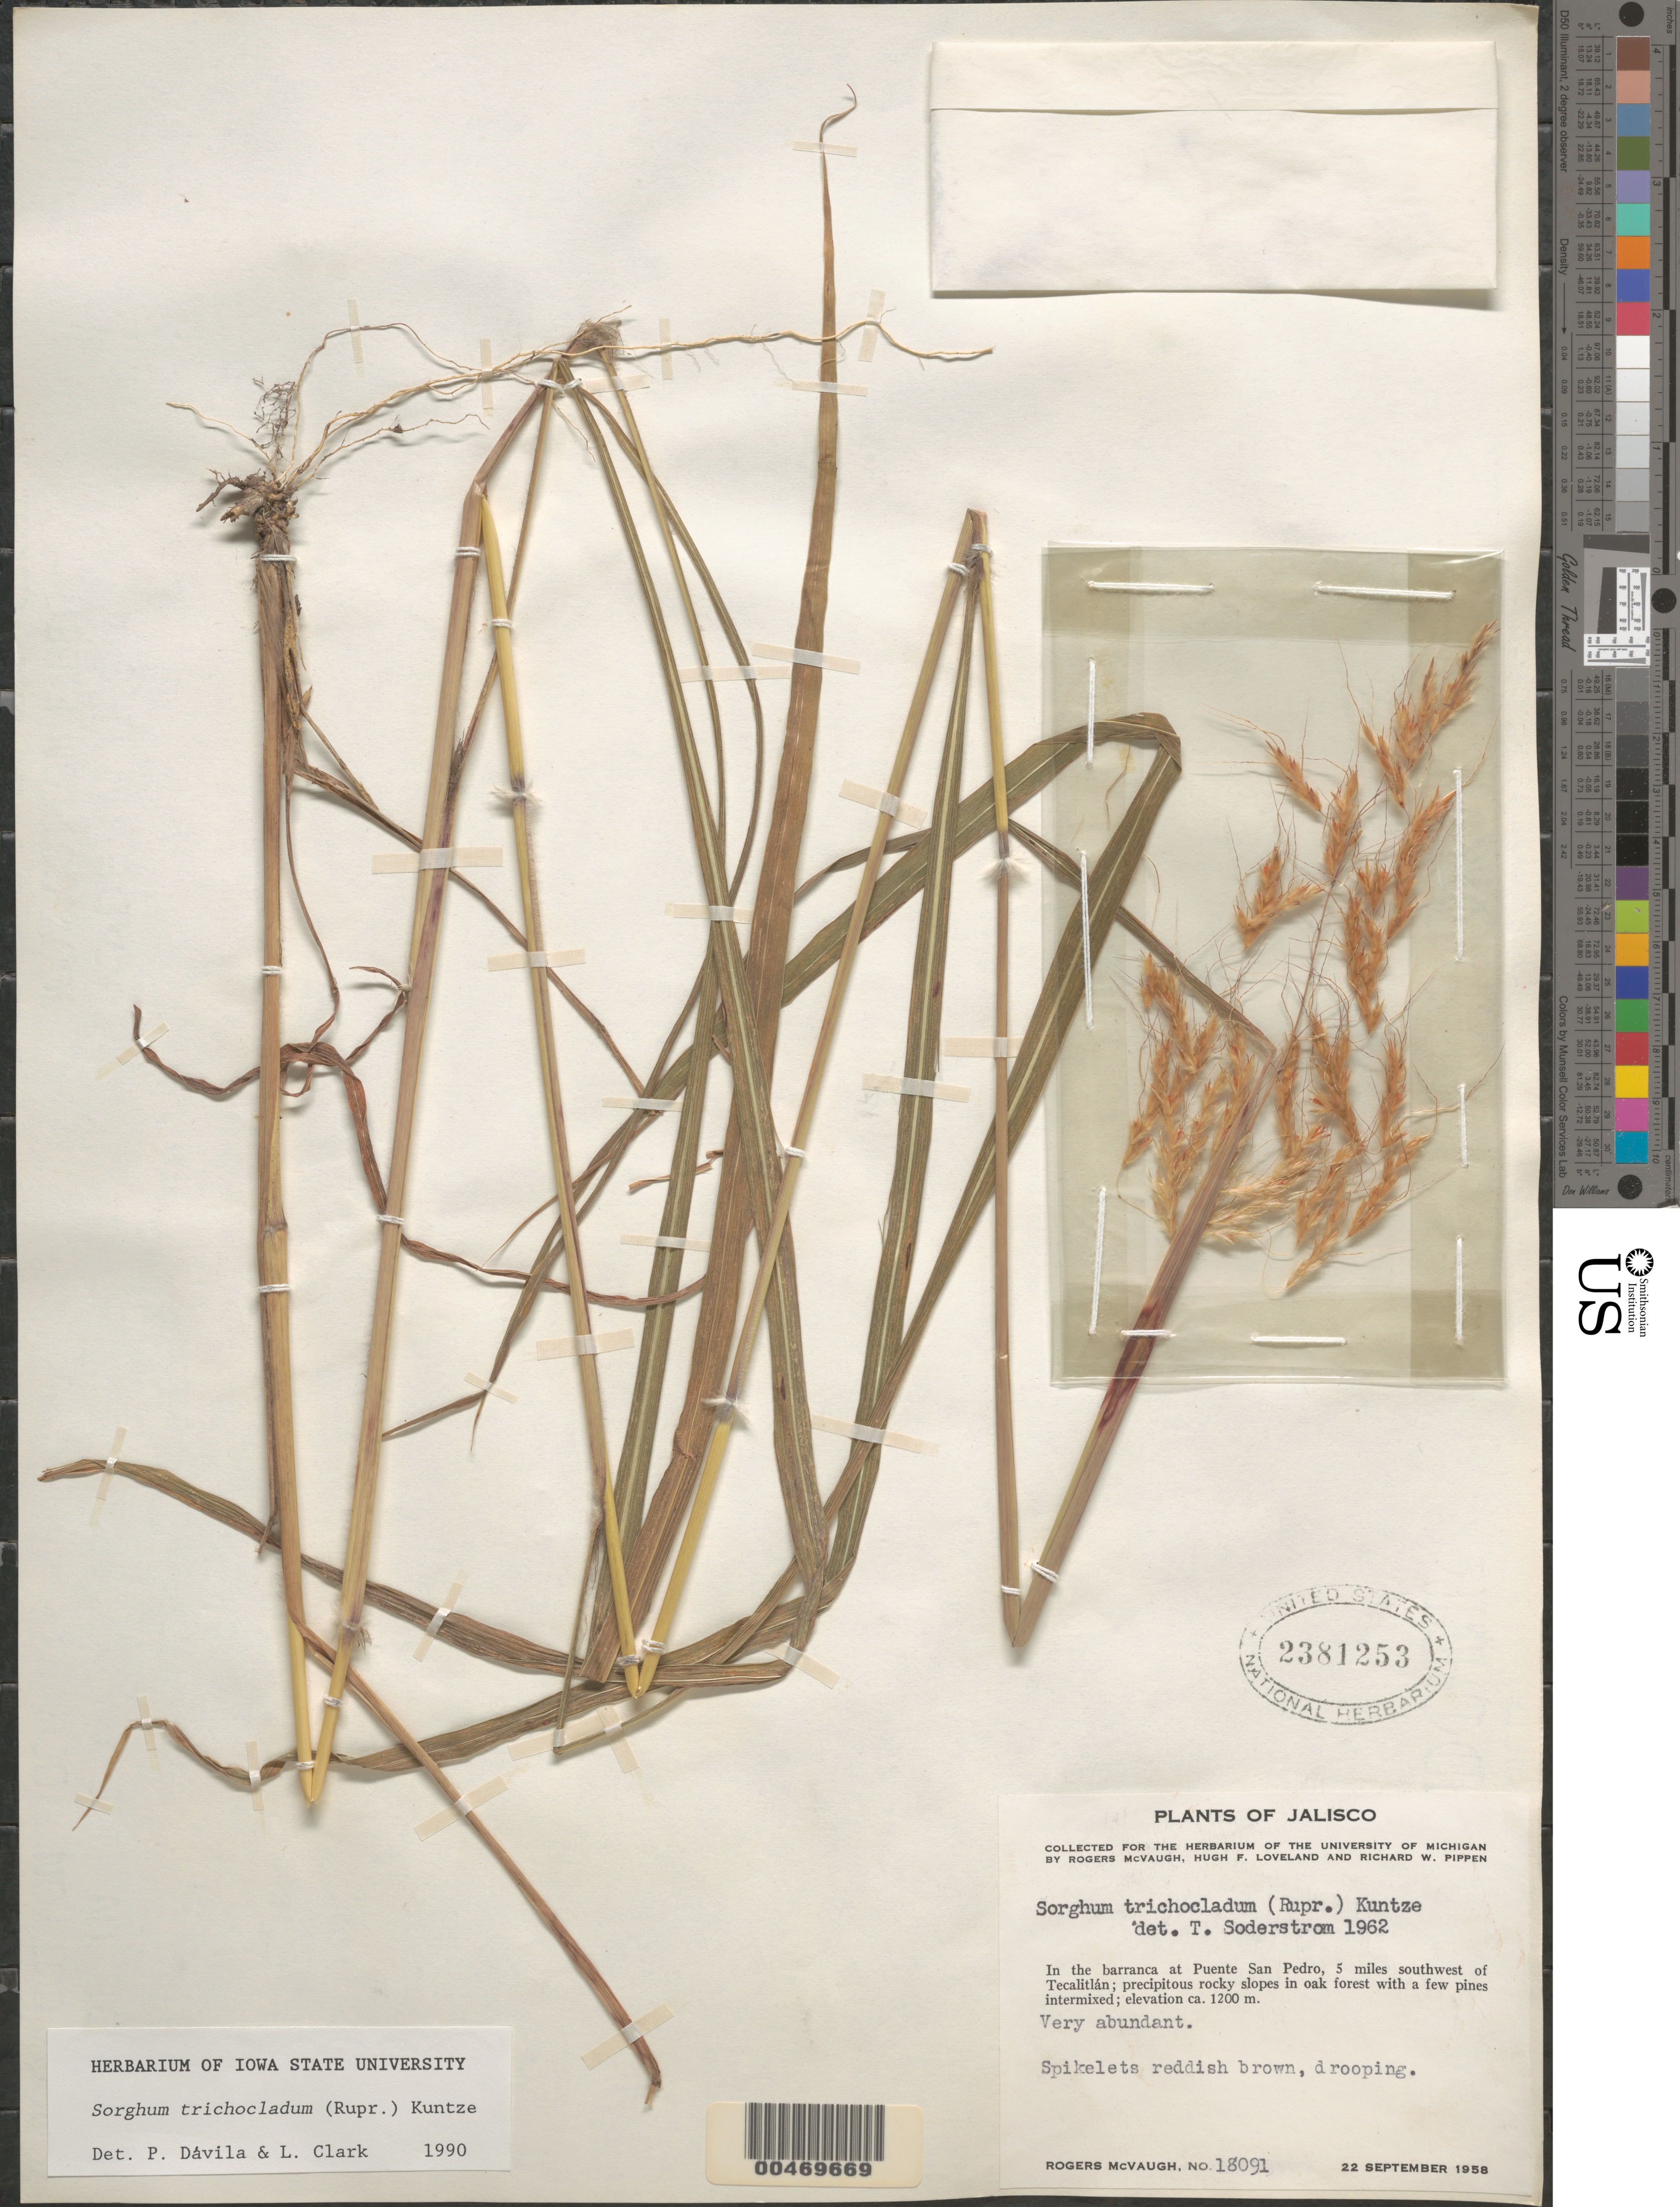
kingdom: Plantae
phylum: Tracheophyta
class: Liliopsida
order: Poales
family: Poaceae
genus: Sorghum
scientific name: Sorghum trichocladum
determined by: Dávila, P. D.; Clark, L. G.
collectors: R. McVaugh, H. Loveland & R. W. Pippen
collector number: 18091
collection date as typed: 22 Sep 1958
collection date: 1958-09-22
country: Mexico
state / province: Jalisco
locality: Barranca at Puente San Pedro, 5 mi SW of Tecalitlán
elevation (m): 1200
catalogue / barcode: US 2381253